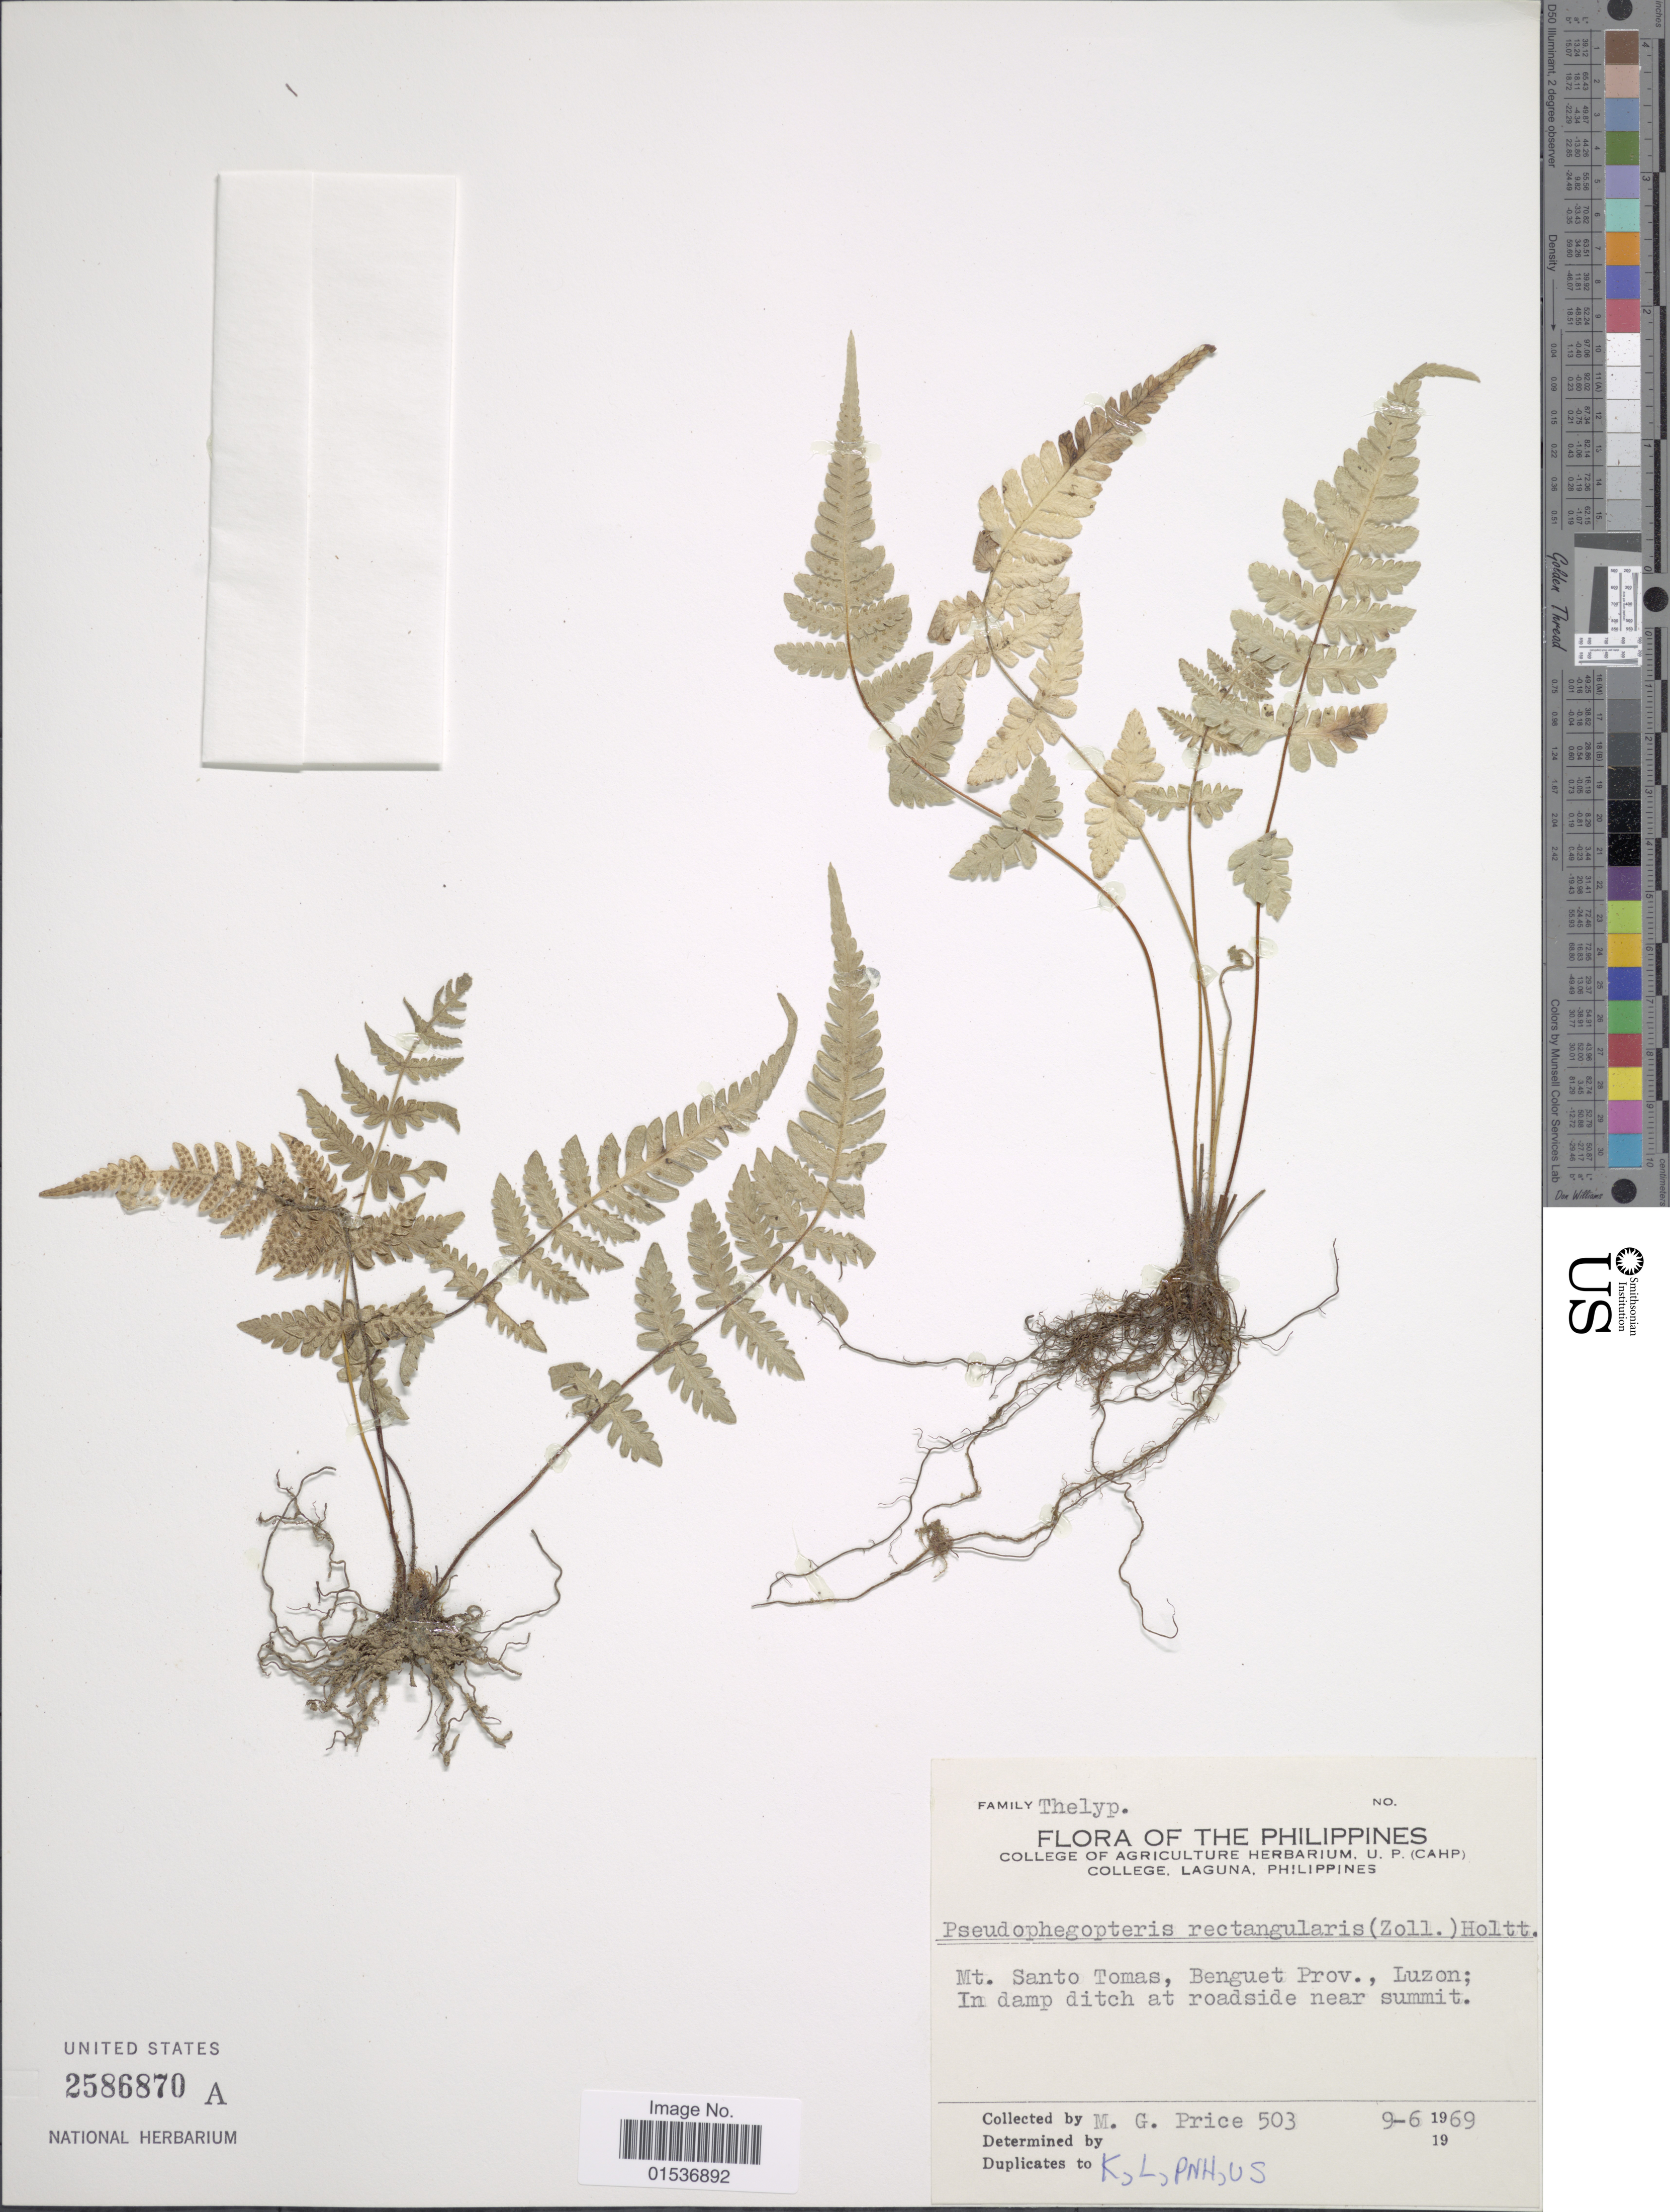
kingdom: Plantae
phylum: Tracheophyta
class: Polypodiopsida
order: Polypodiales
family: Thelypteridaceae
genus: Pseudophegopteris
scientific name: Pseudophegopteris rectangularis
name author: (Zoll.) Holttum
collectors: M. G. Price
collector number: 503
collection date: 1969-06-09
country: Philippines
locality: Philippines, Mt. Santo Tomas, Benguet Prov., Luzon.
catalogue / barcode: US 2586870A